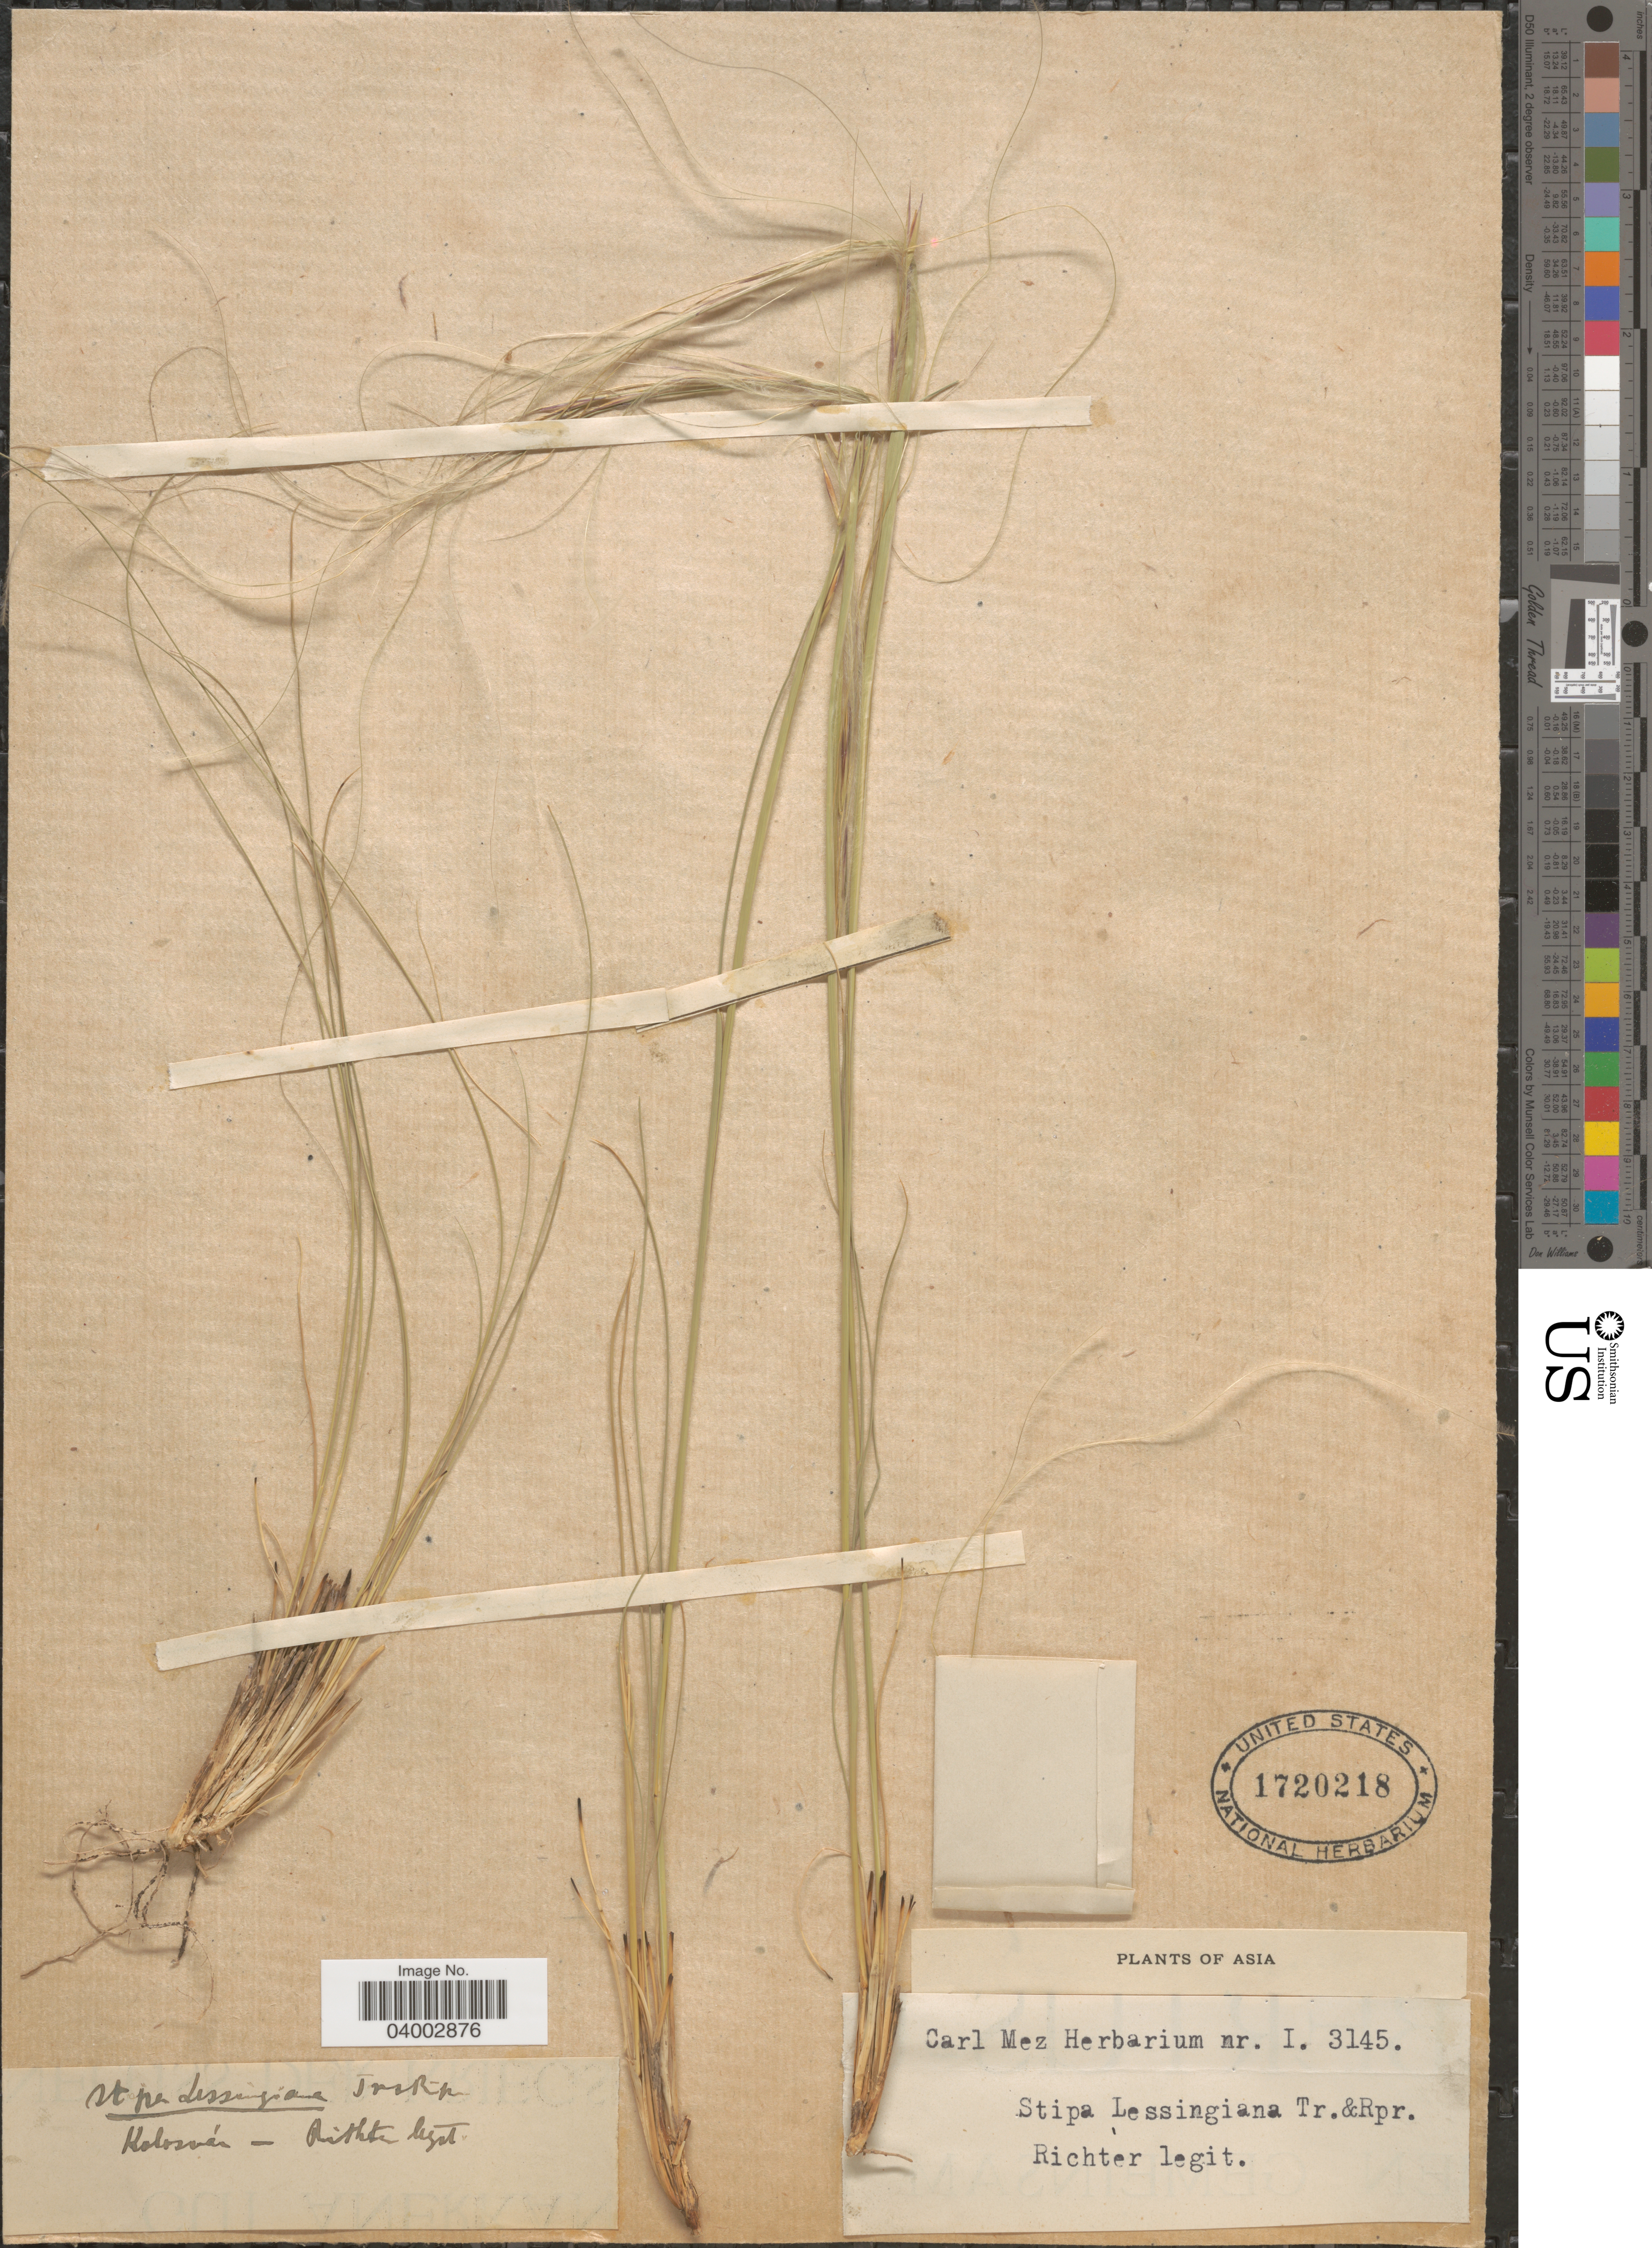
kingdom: Plantae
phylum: Tracheophyta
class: Liliopsida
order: Poales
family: Poaceae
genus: Stipa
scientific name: Stipa lessingiana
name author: Trin. & Rupr.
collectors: -- Richter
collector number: I.3145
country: Romania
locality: Kolosvar.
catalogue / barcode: US 1720218